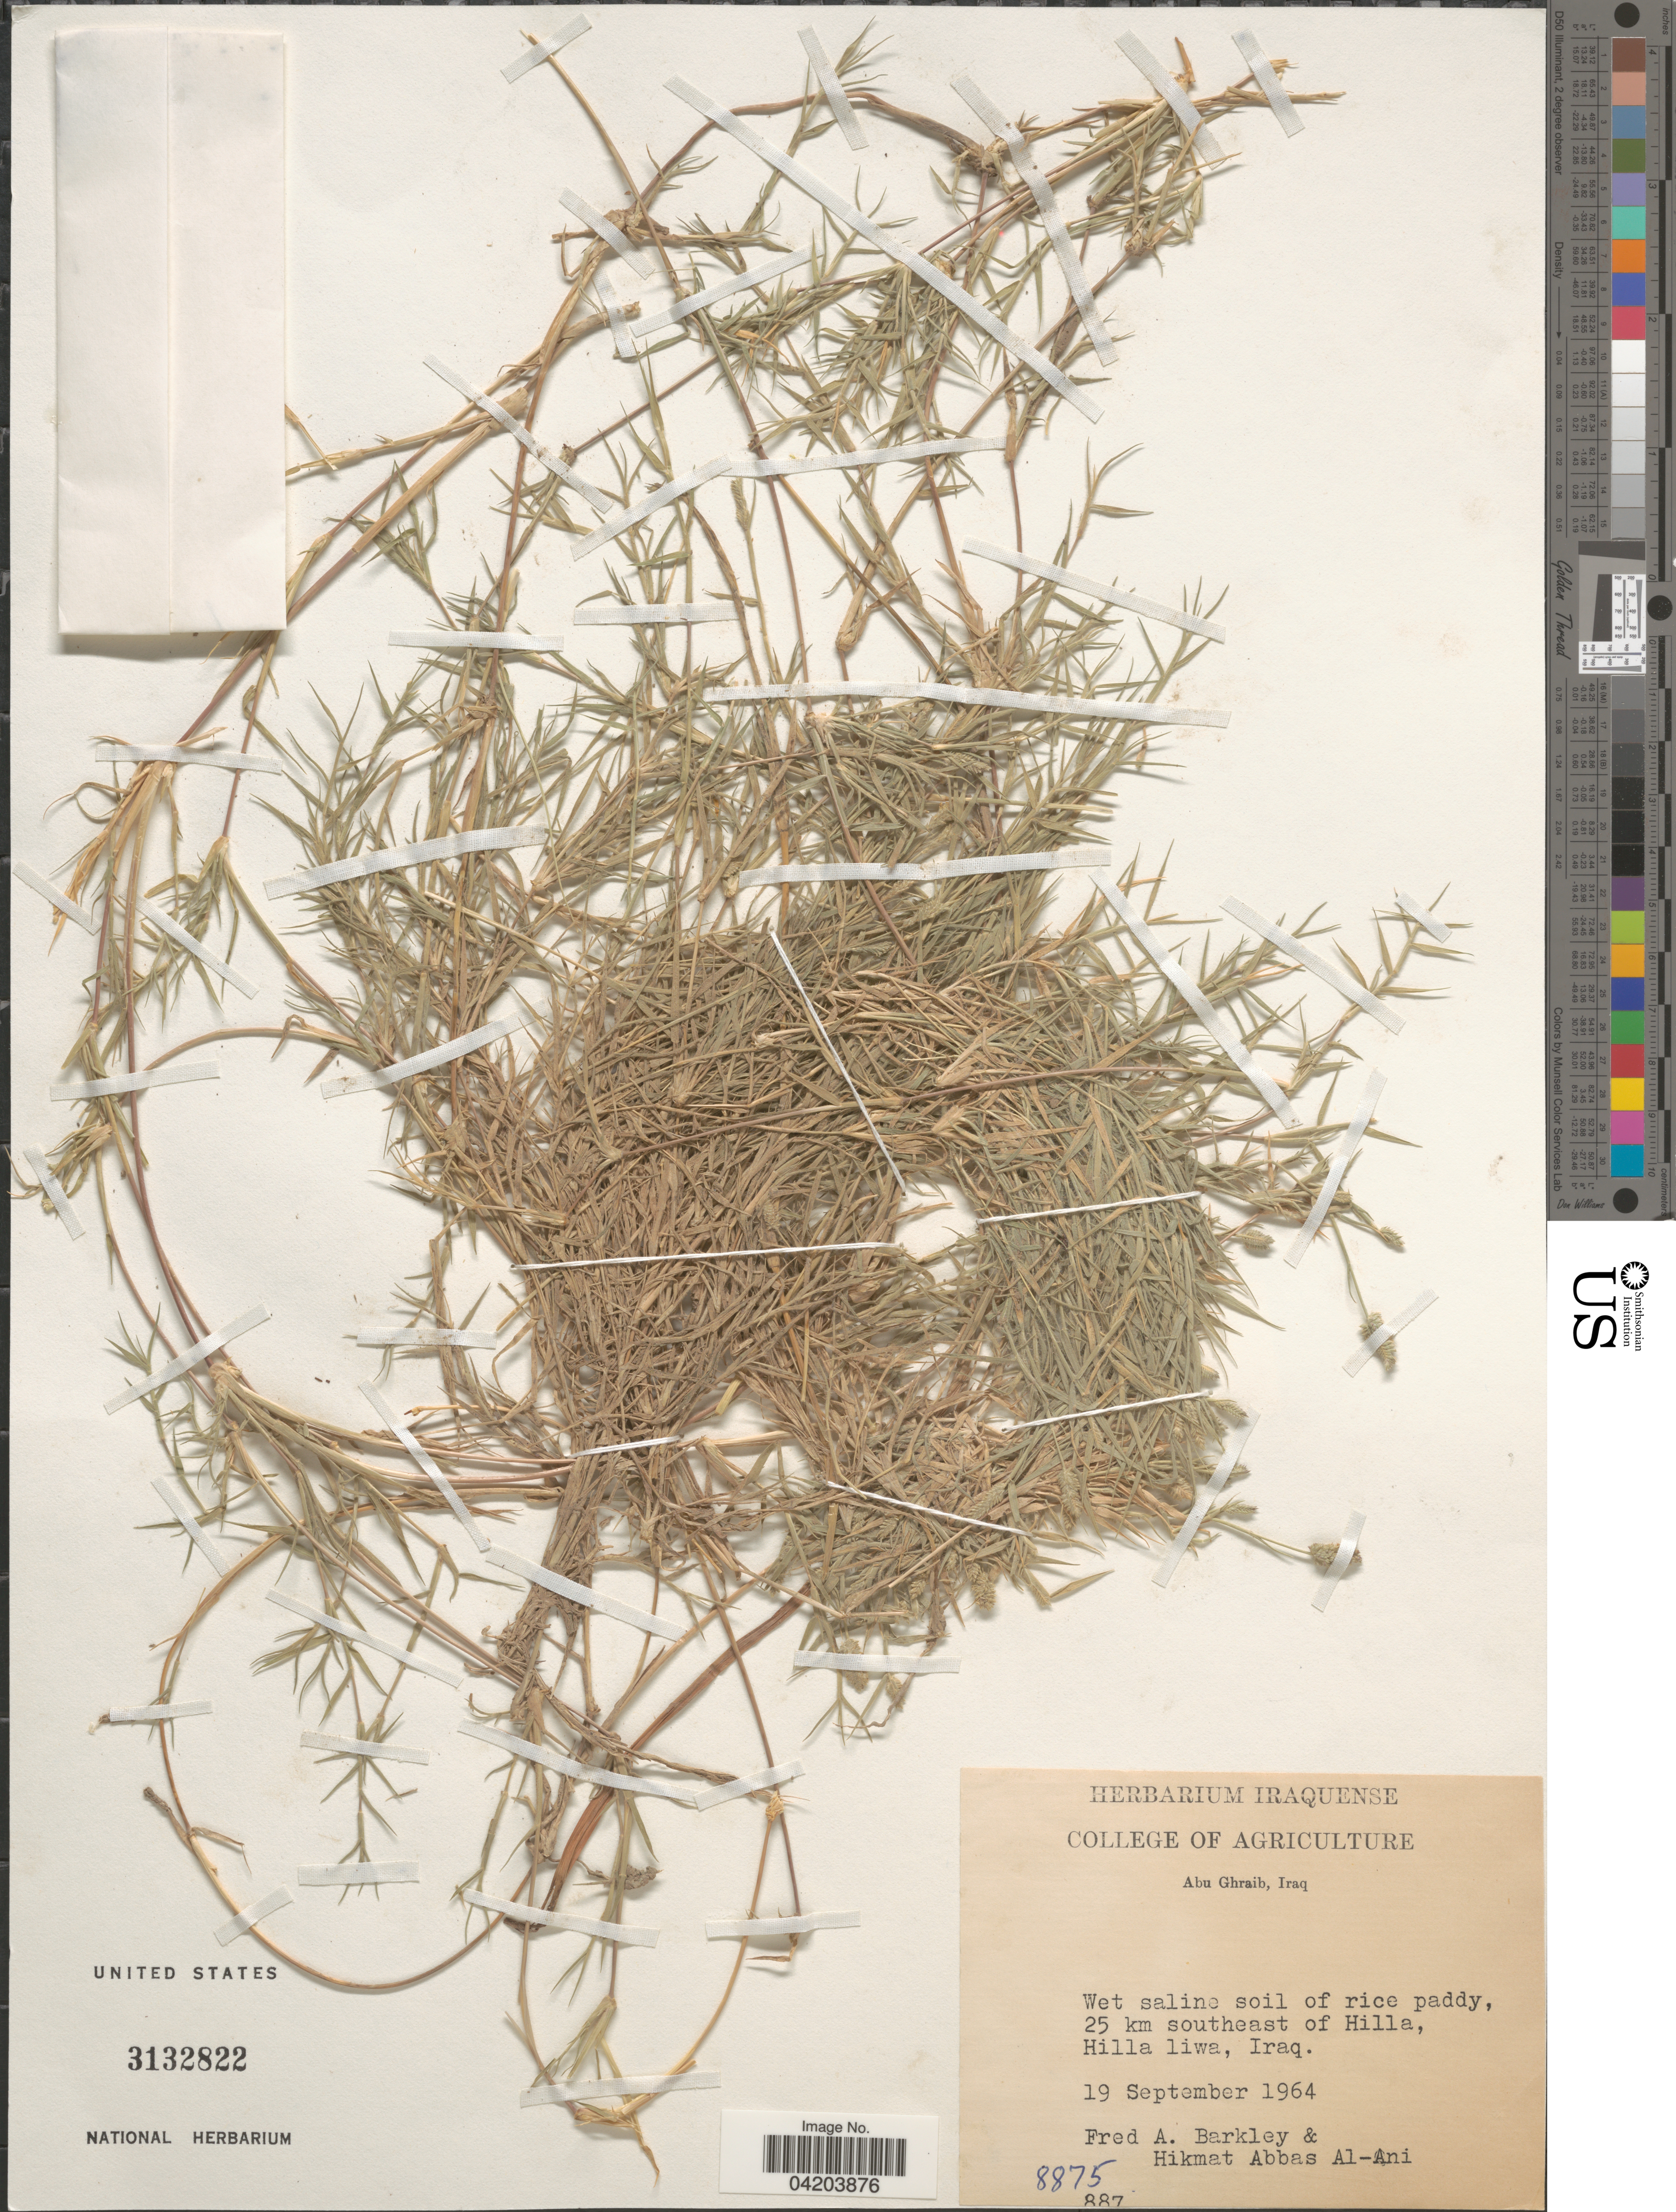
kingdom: Plantae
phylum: Tracheophyta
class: Liliopsida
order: Poales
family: Poaceae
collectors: F. A. Barkley & H. Abbas al Ani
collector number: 8875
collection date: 1964-09-19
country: Iraq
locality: Wet saline soil of rice paddy, 25 km southeast of Hilla, Hilla liwa.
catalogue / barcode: US 3132822